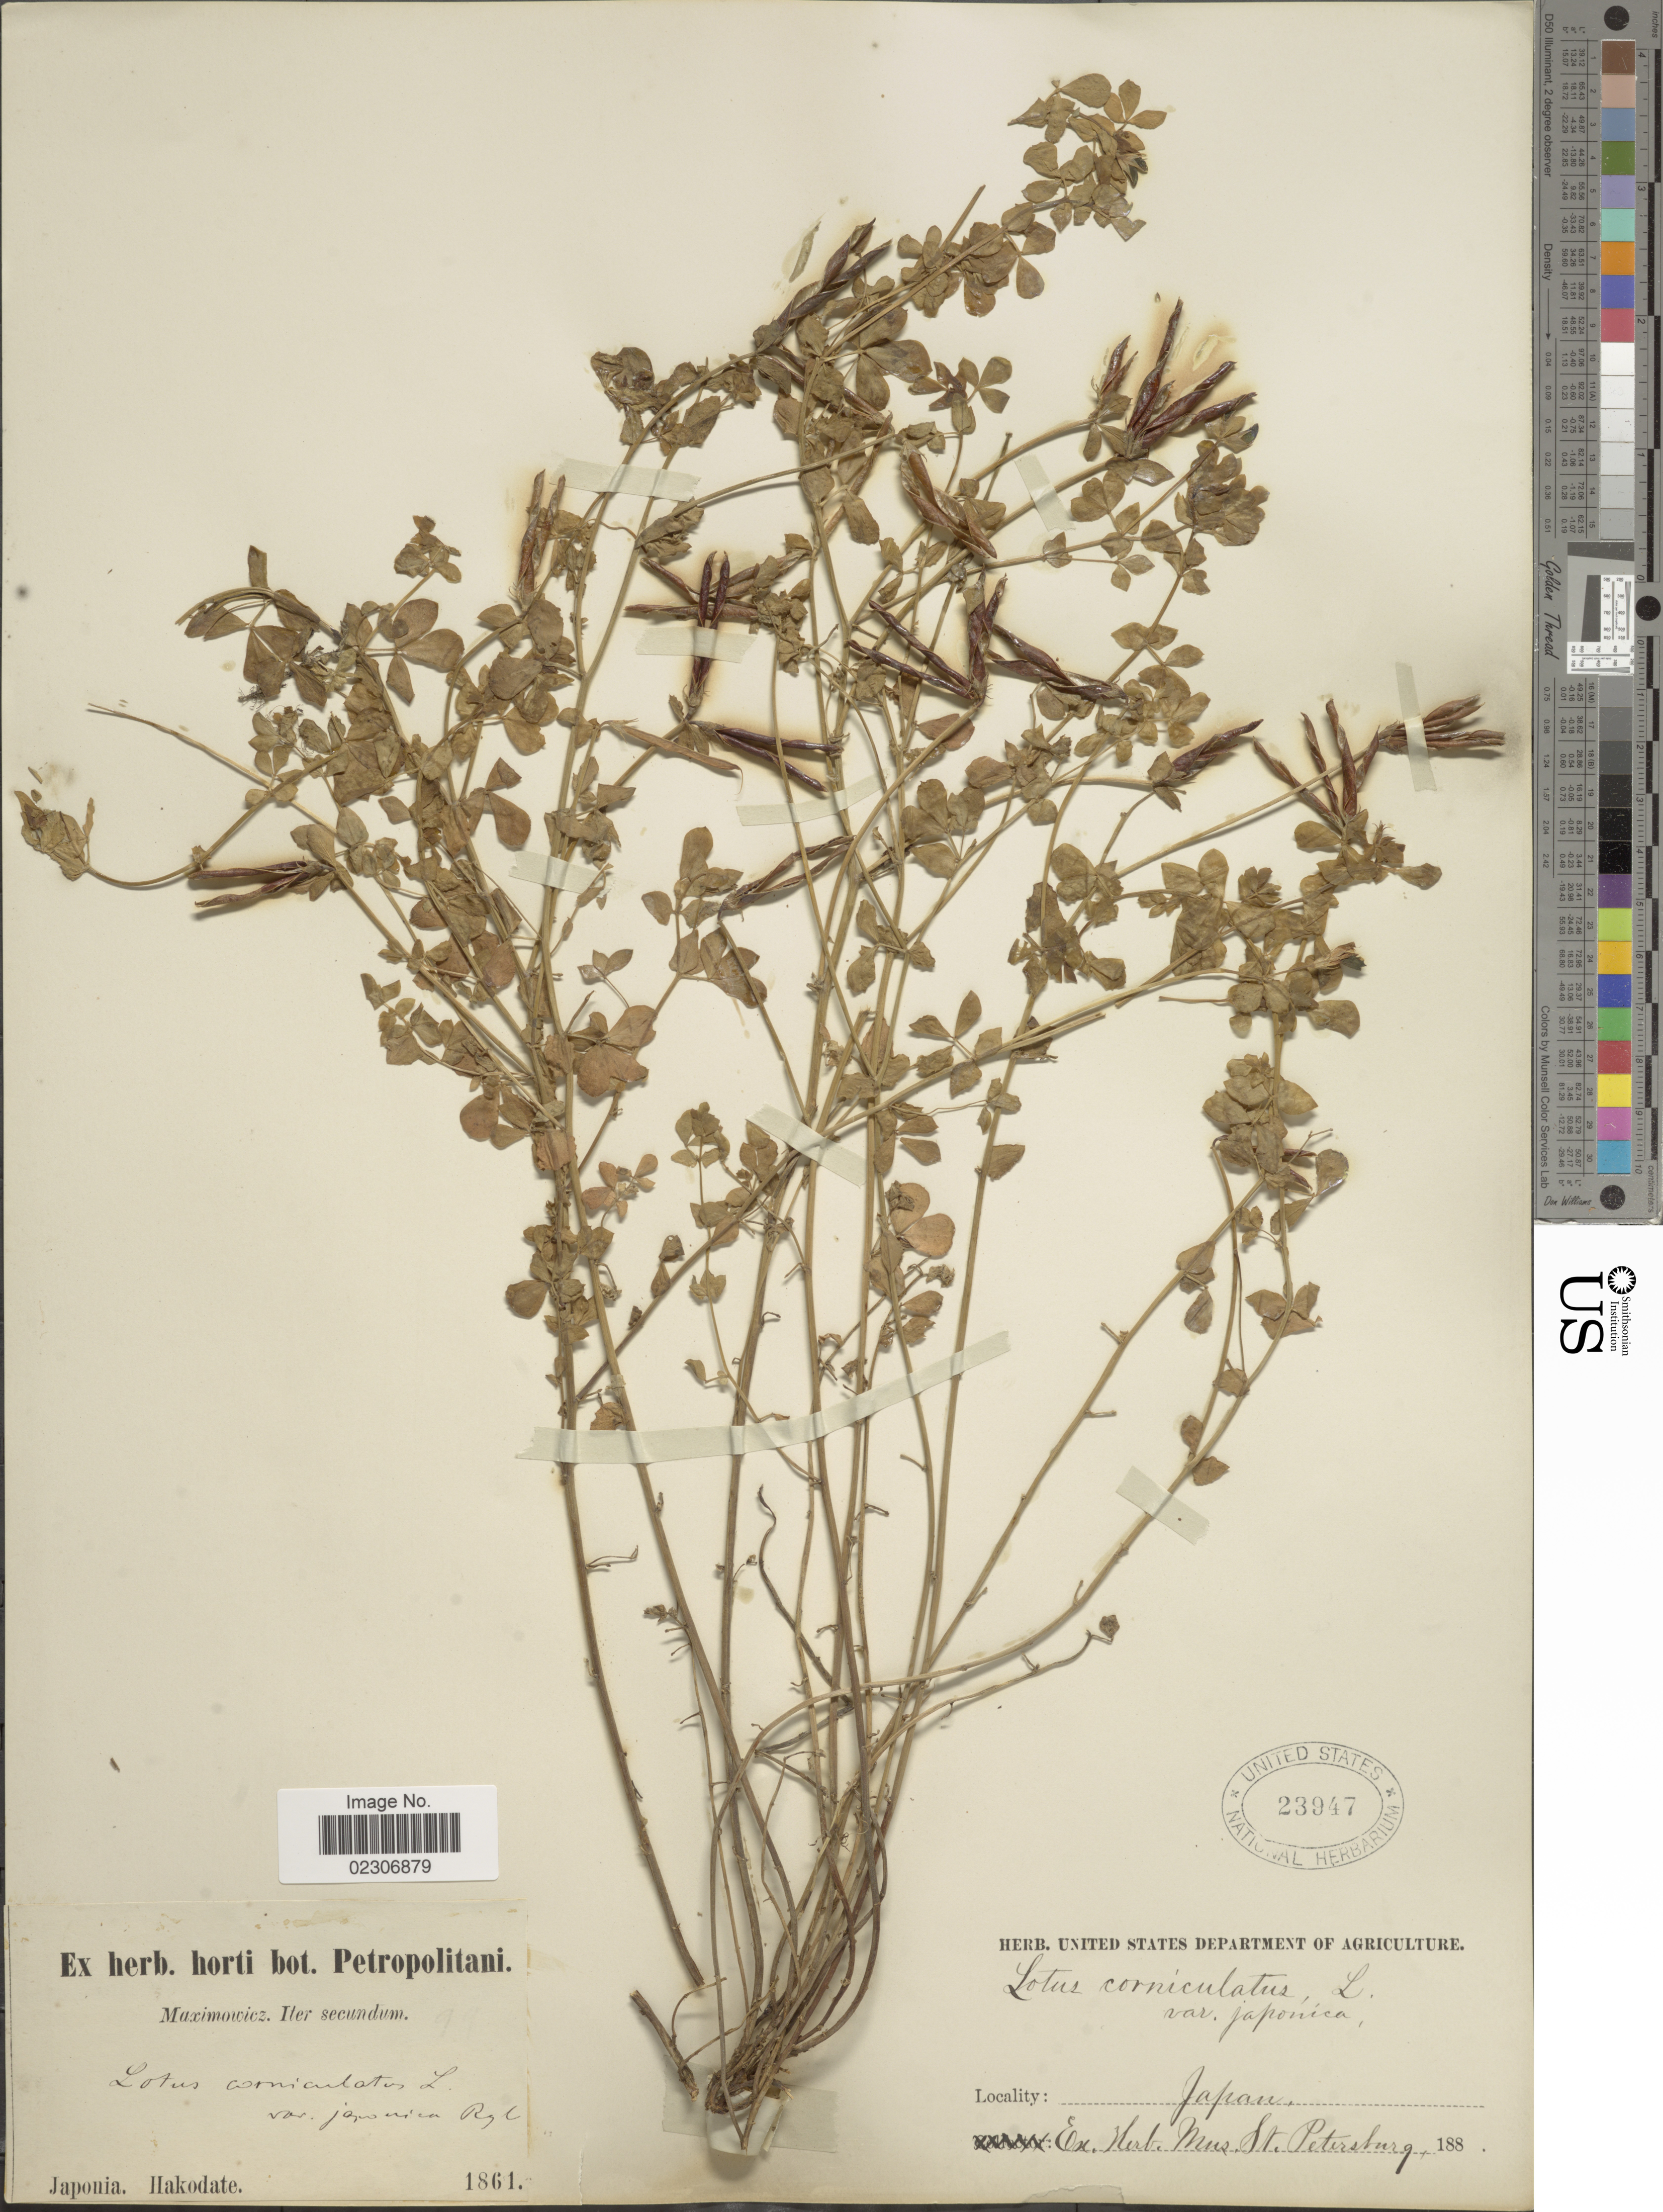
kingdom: Plantae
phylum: Tracheophyta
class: Magnoliopsida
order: Fabales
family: Fabaceae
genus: Lotus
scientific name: Lotus corniculatus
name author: L.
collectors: -. Maximowicz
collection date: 1861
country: Japan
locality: Japonia, hakodate.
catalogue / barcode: US 23947